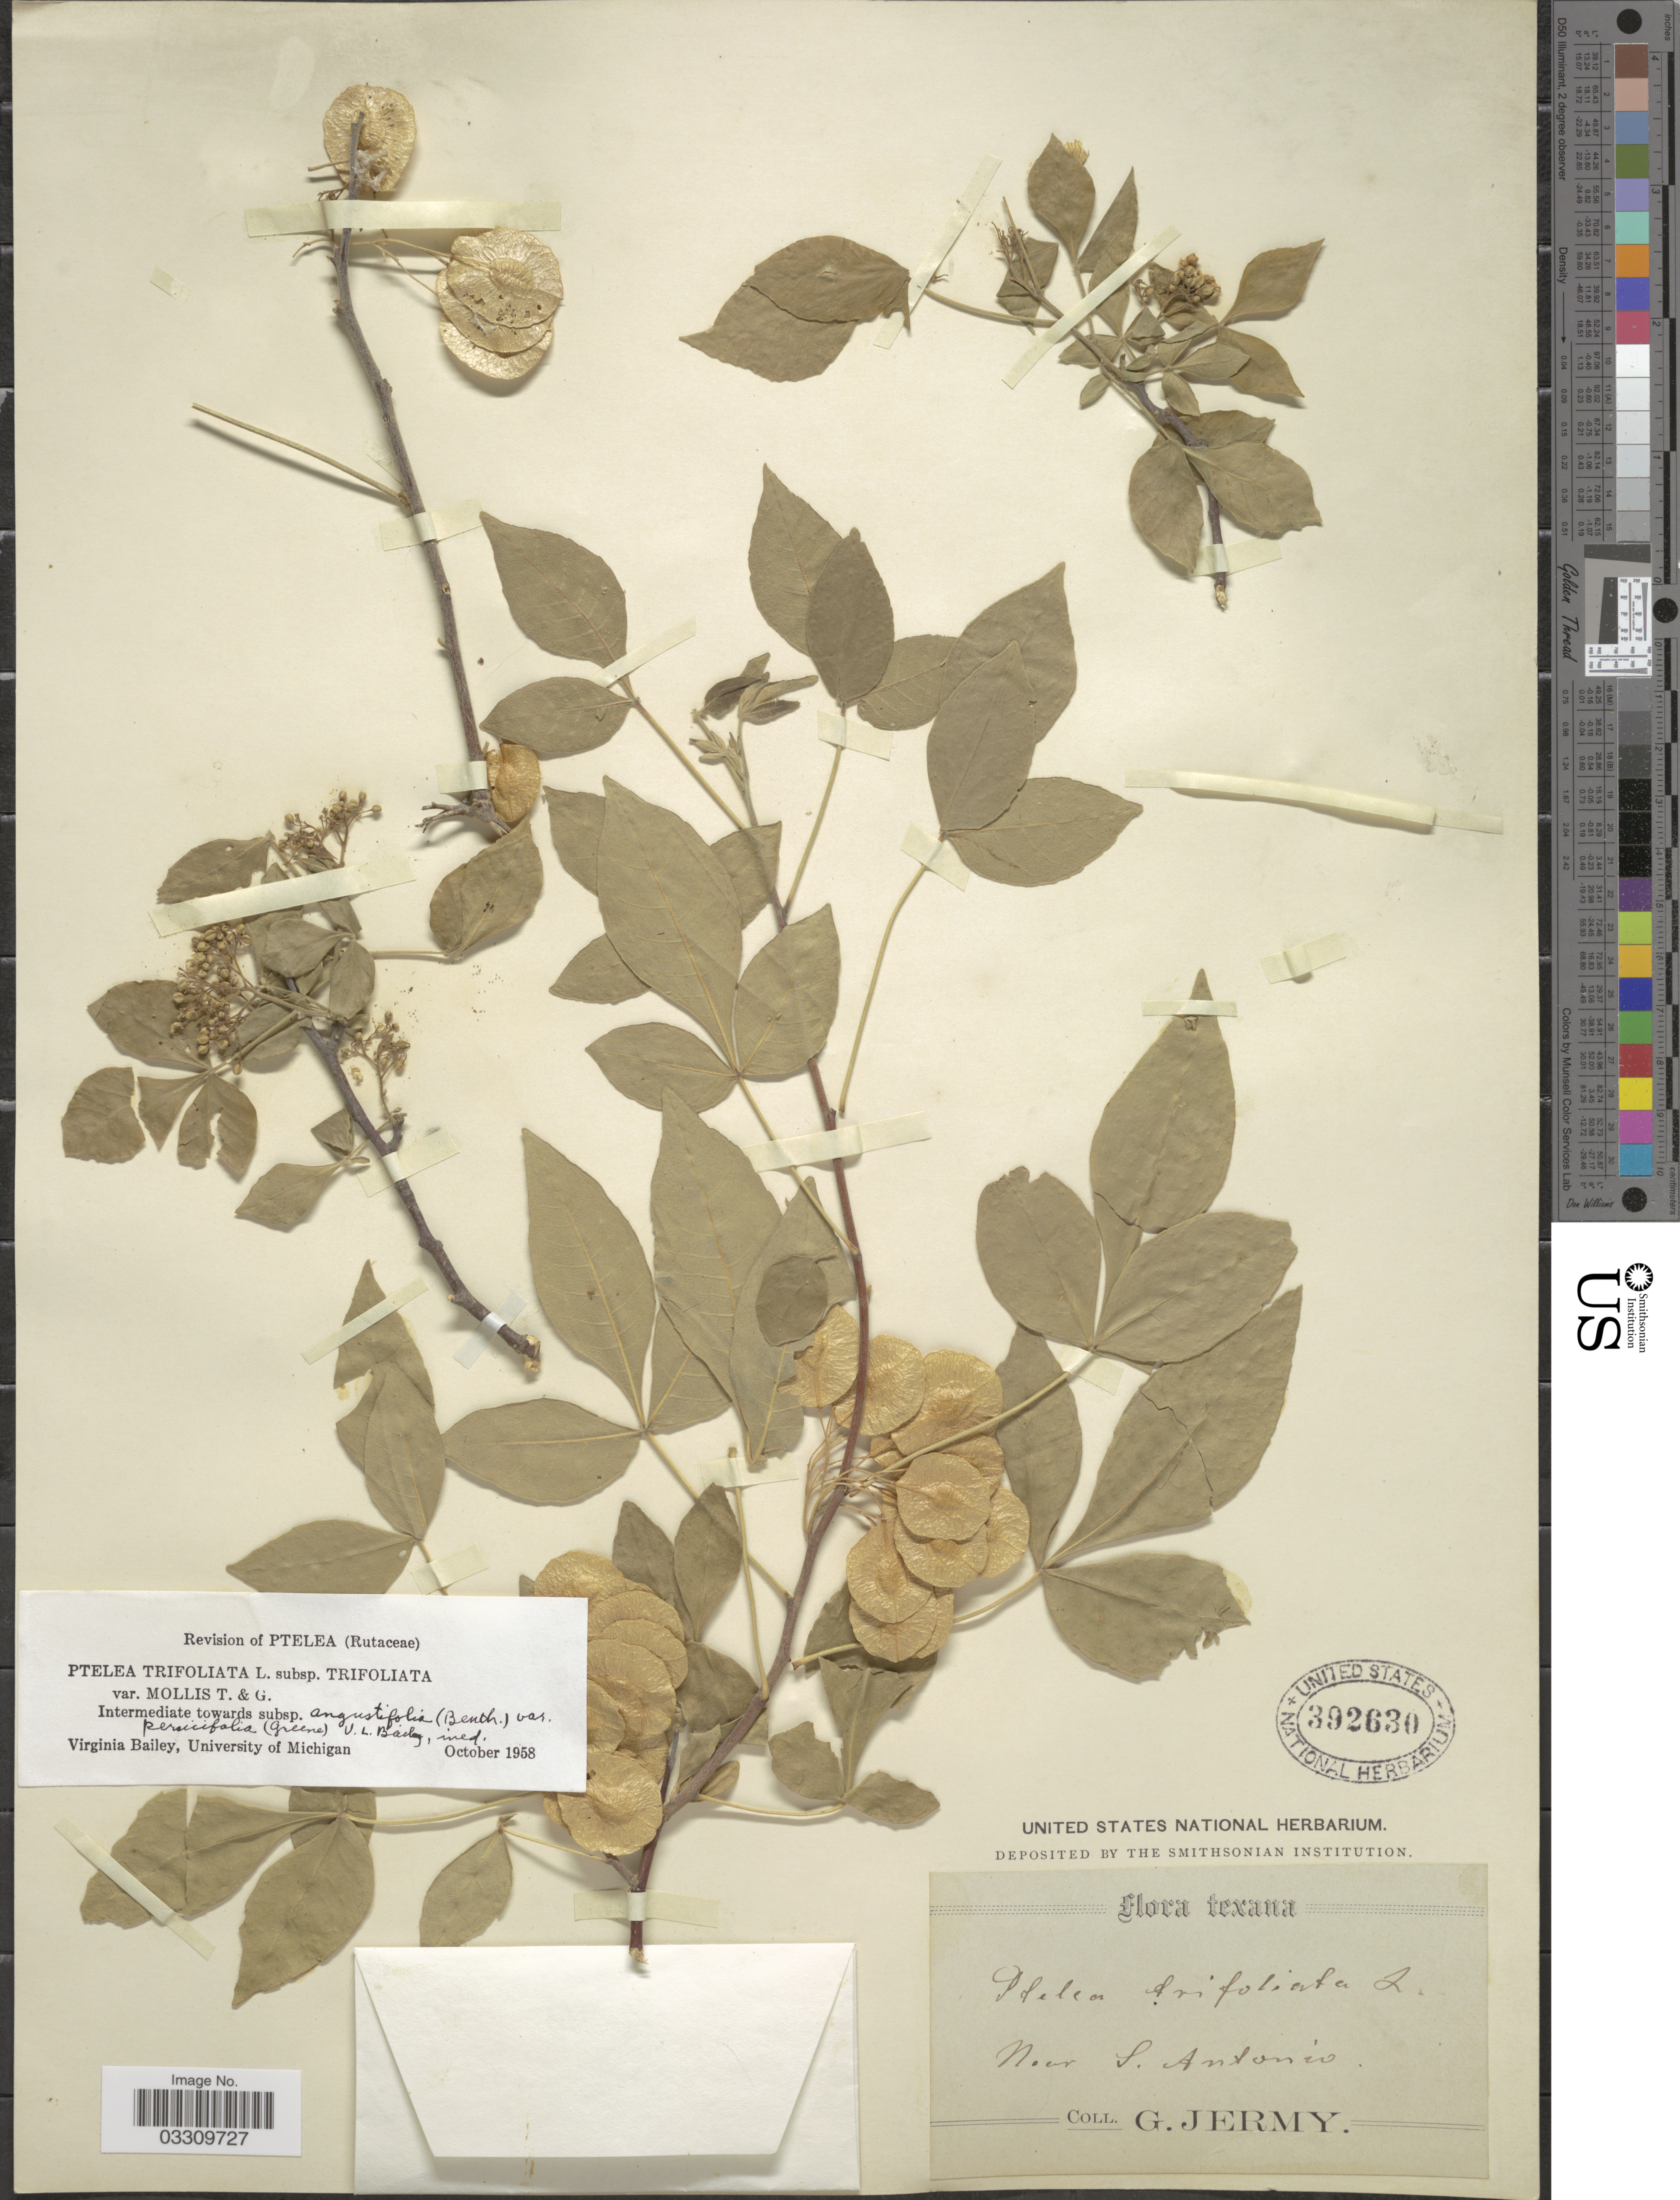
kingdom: Plantae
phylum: Tracheophyta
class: Magnoliopsida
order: Sapindales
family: Rutaceae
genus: Ptelea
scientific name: Ptelea trifoliata var. mollis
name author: Torr. & A. Gray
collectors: G. Jermy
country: United States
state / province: Texas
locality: Near S. Antonio.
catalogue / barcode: US 392630